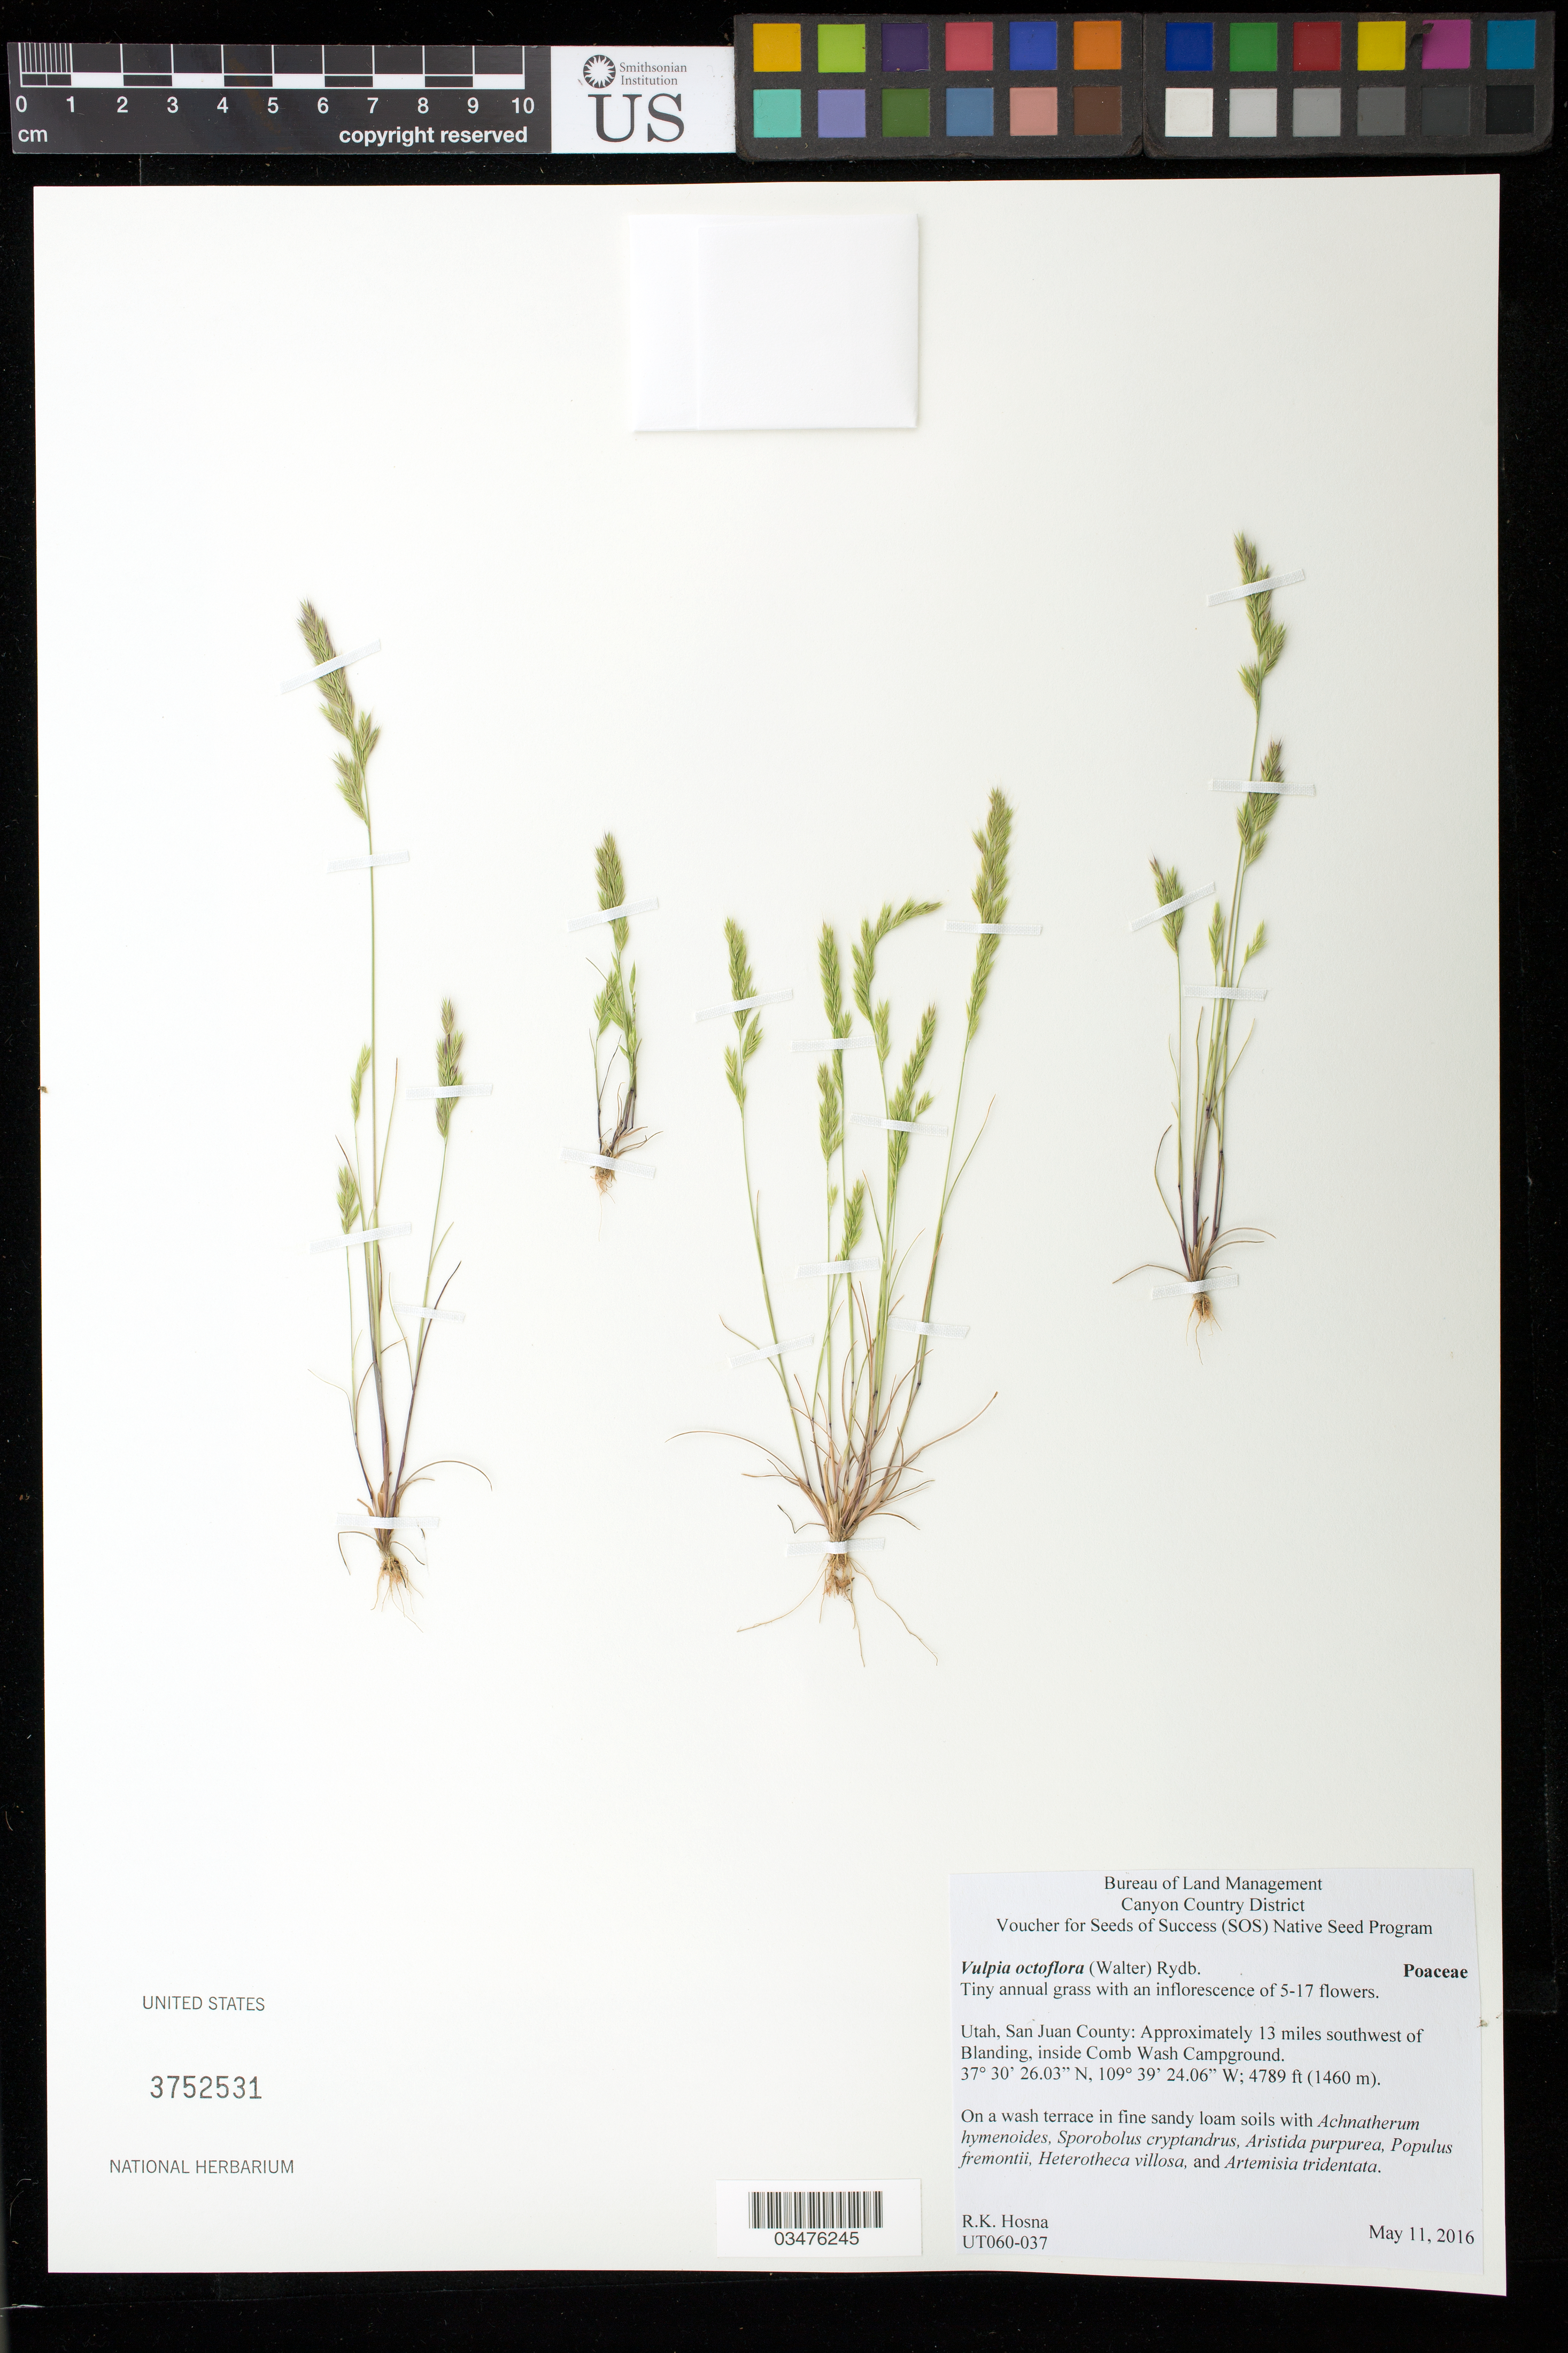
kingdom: Plantae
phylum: Tracheophyta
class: Liliopsida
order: Poales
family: Poaceae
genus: Festuca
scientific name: Festuca octoflora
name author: Walter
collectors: R. Hosna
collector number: UT060-037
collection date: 2016-05-11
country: United States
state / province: Utah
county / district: San Juan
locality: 13 mi. SW of Blanding, Comb Wash Campground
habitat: Wash terrace in fine sandy loam soils.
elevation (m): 1460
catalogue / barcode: US 3752531